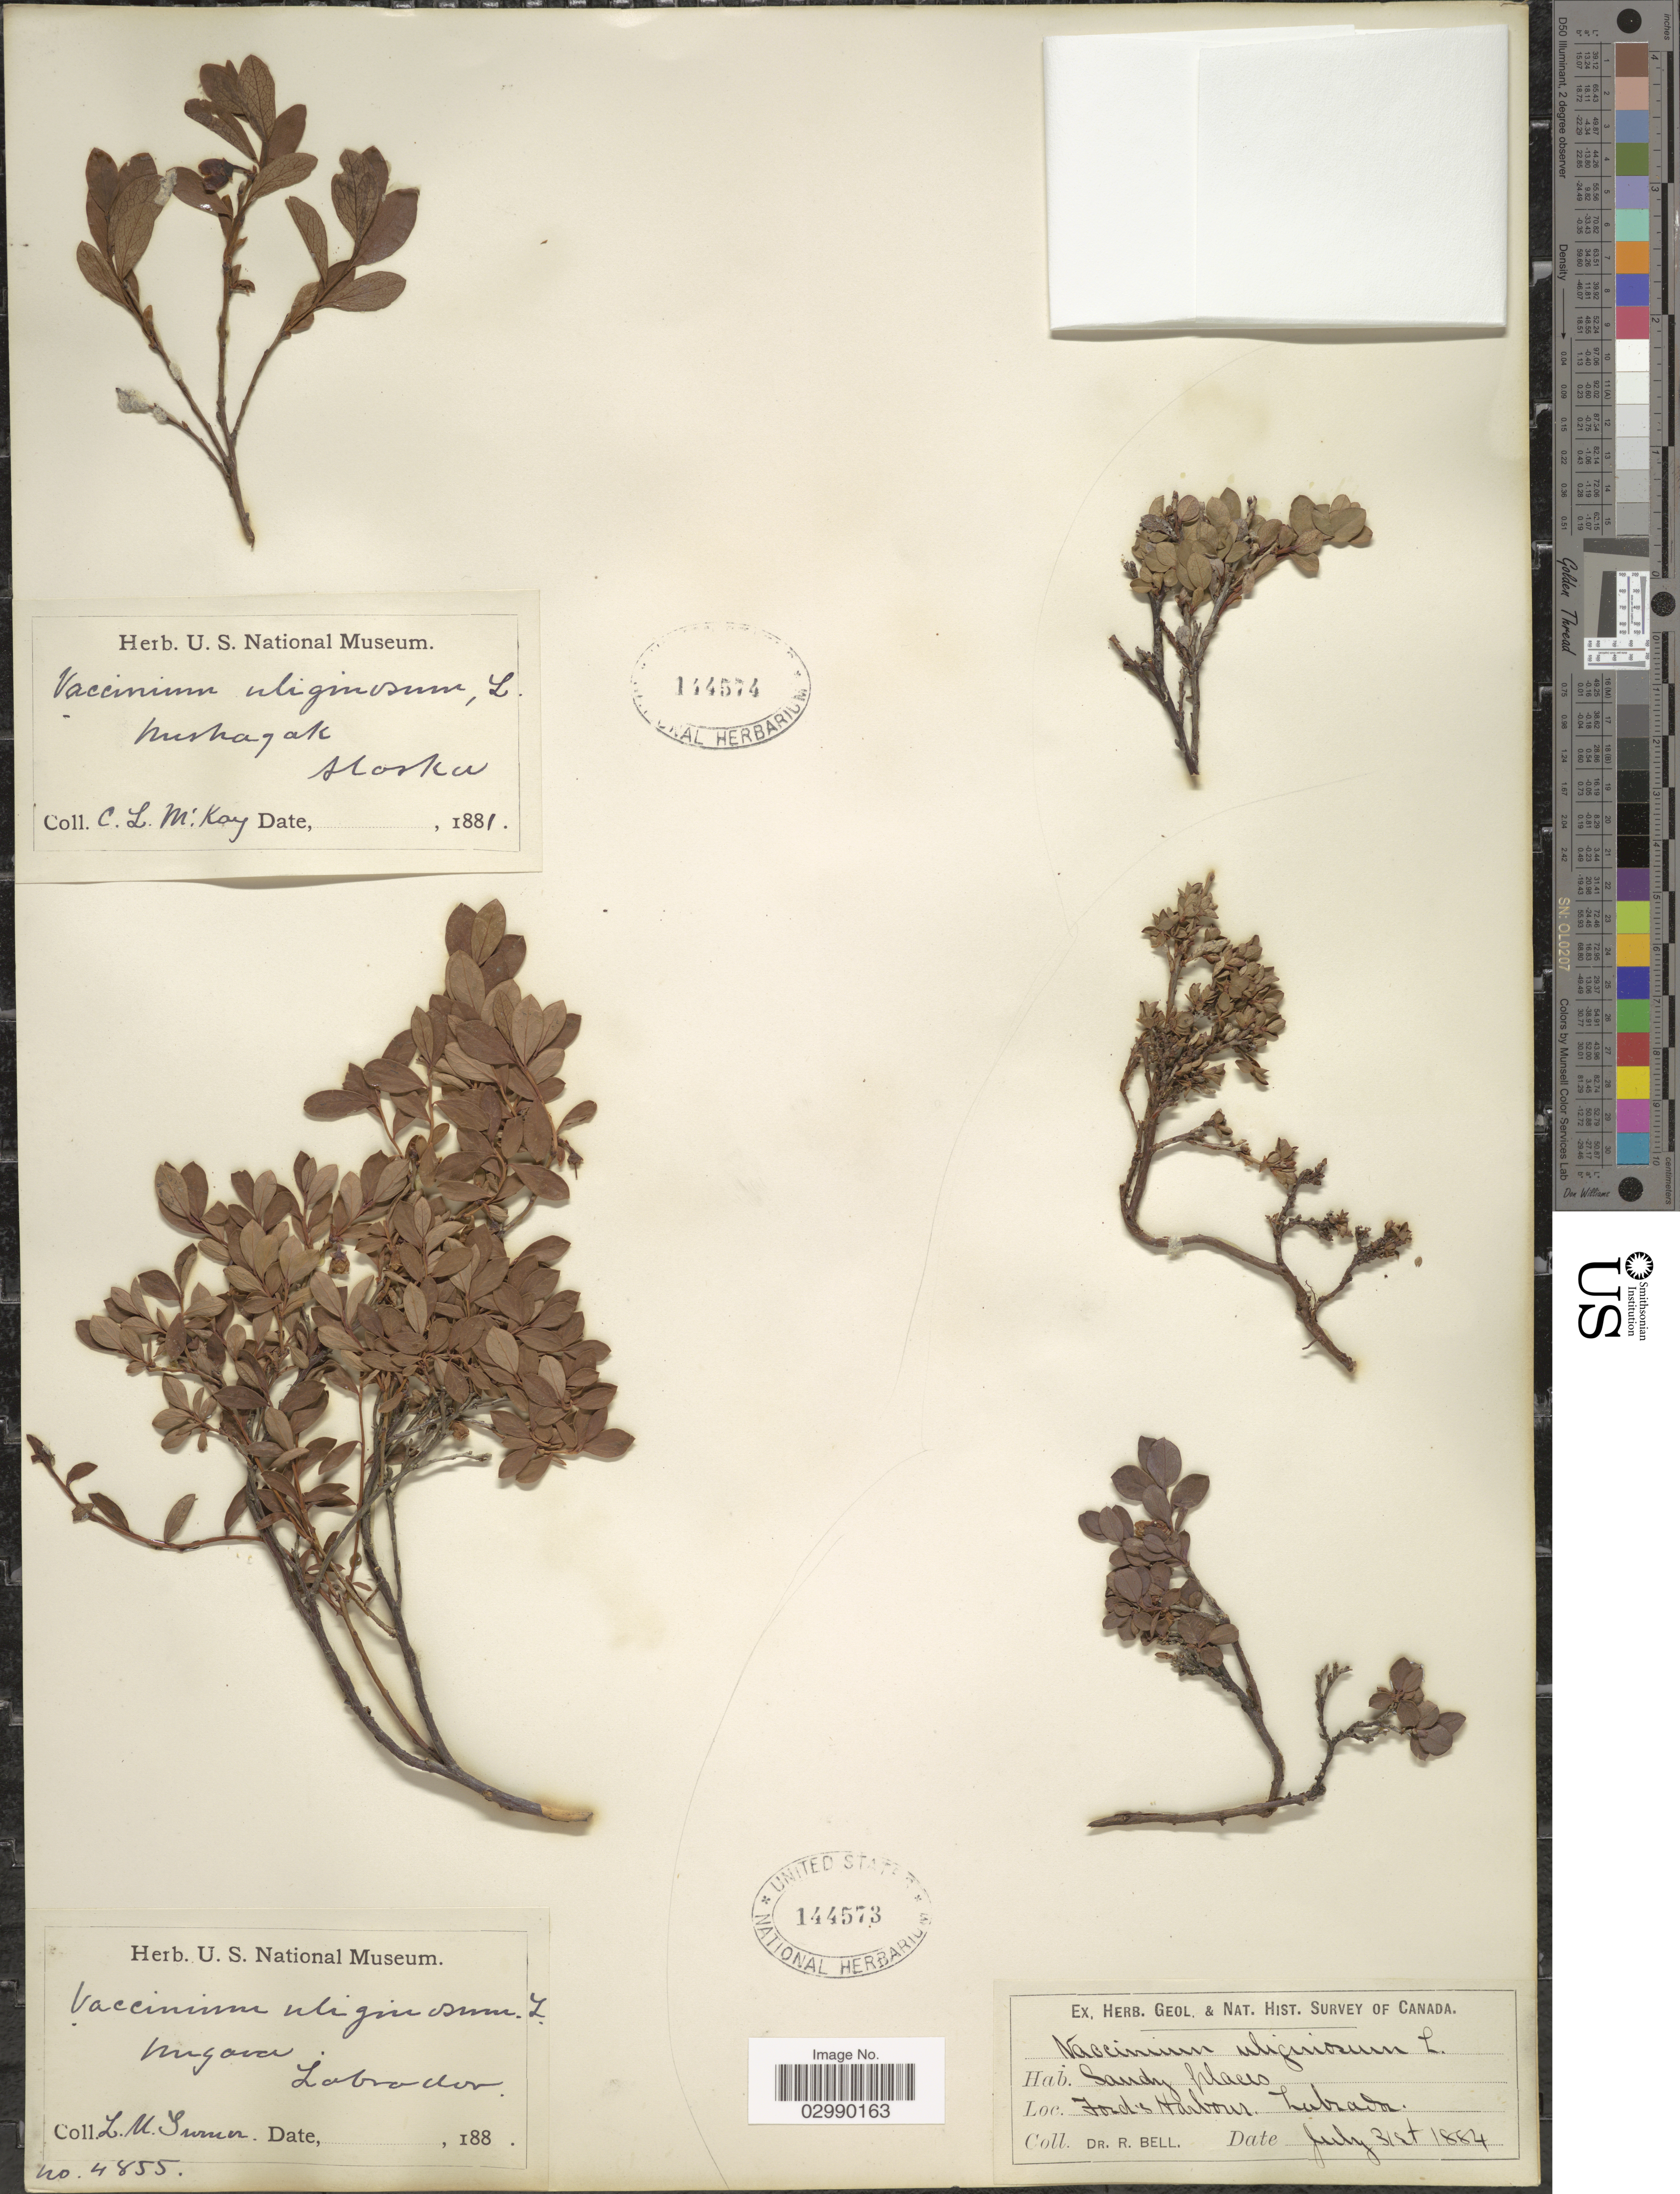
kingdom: Plantae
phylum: Tracheophyta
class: Magnoliopsida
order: Ericales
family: Ericaceae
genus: Vaccinium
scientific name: Vaccinium uliginosum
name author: L.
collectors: C. R. Bell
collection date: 1884-07-31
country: Canada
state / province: Newfoundland and Labrador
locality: Ford's Harbour.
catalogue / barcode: US 144573-2